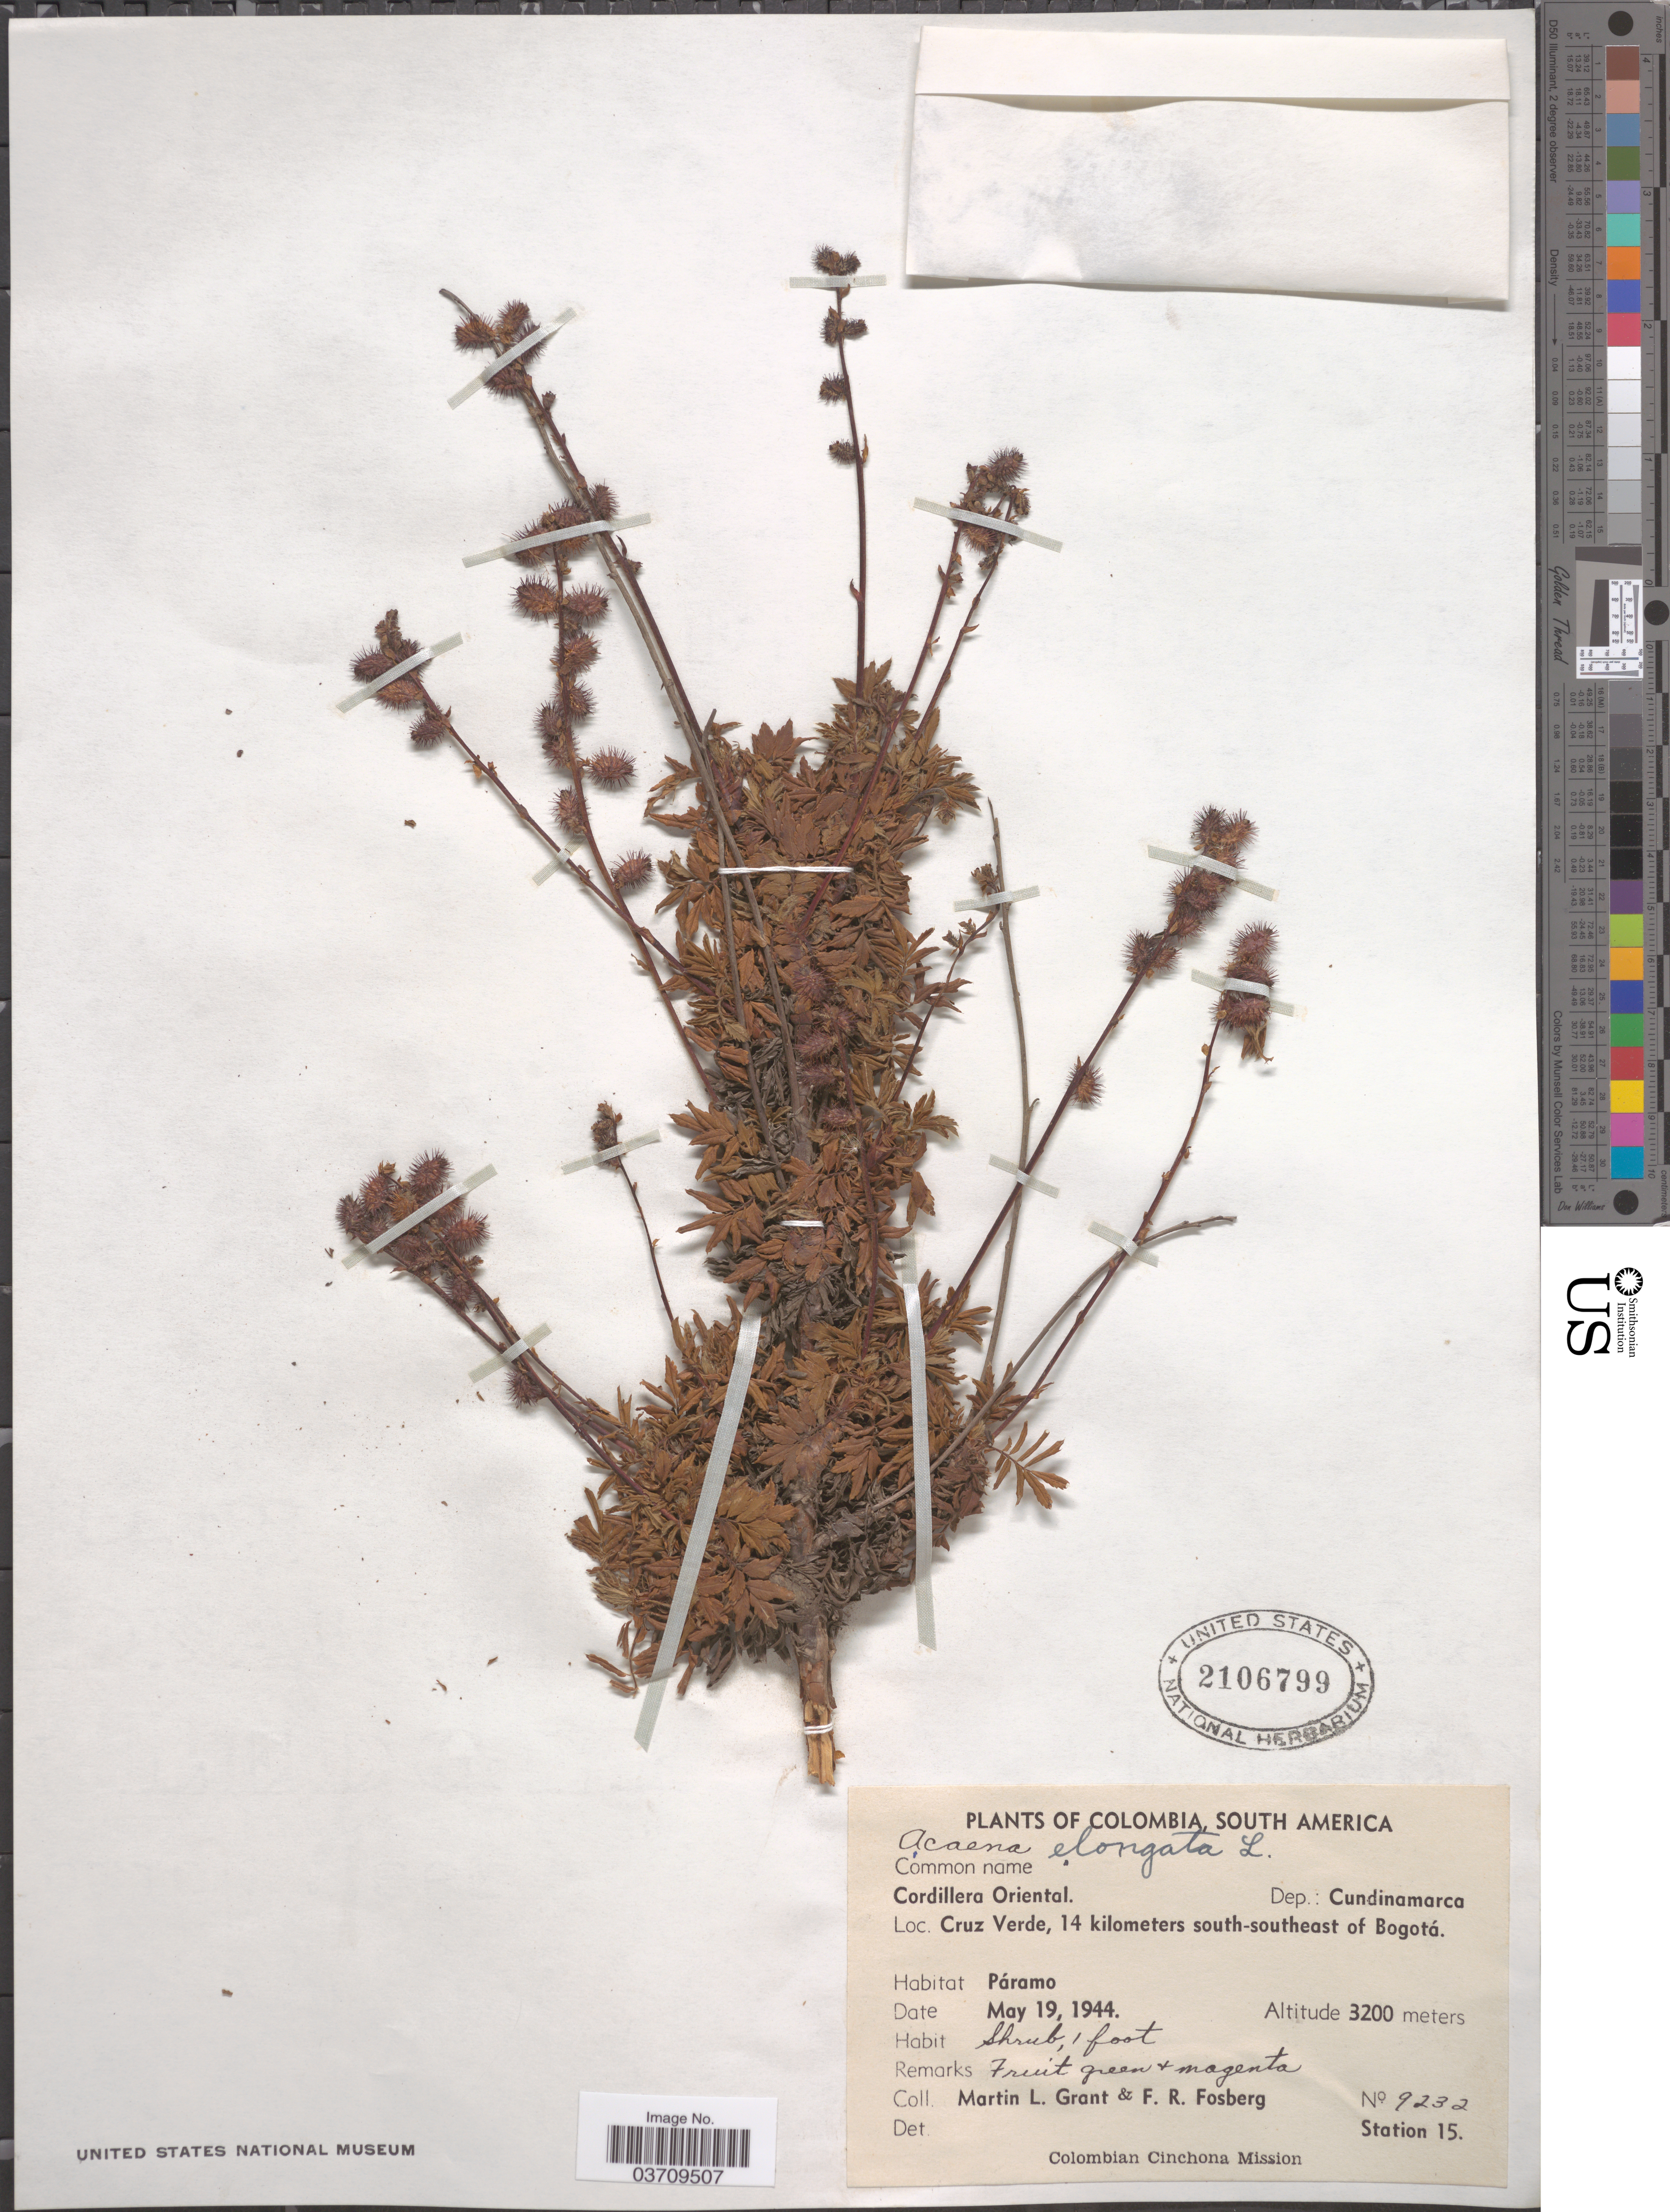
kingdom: Plantae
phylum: Tracheophyta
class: Magnoliopsida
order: Rosales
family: Rosaceae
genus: Acaena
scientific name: Acaena elongata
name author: L.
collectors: M. L. Grant & F. R. Fosberg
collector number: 9232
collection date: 1944-05-19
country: Colombia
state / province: Cundinamarca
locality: Cordillera Oriental. Dep.: Cundinamarca. Cruz Verde, 14 kilometers south-southeast of Bogotá. Station 15.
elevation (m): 3200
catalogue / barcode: US 2106799